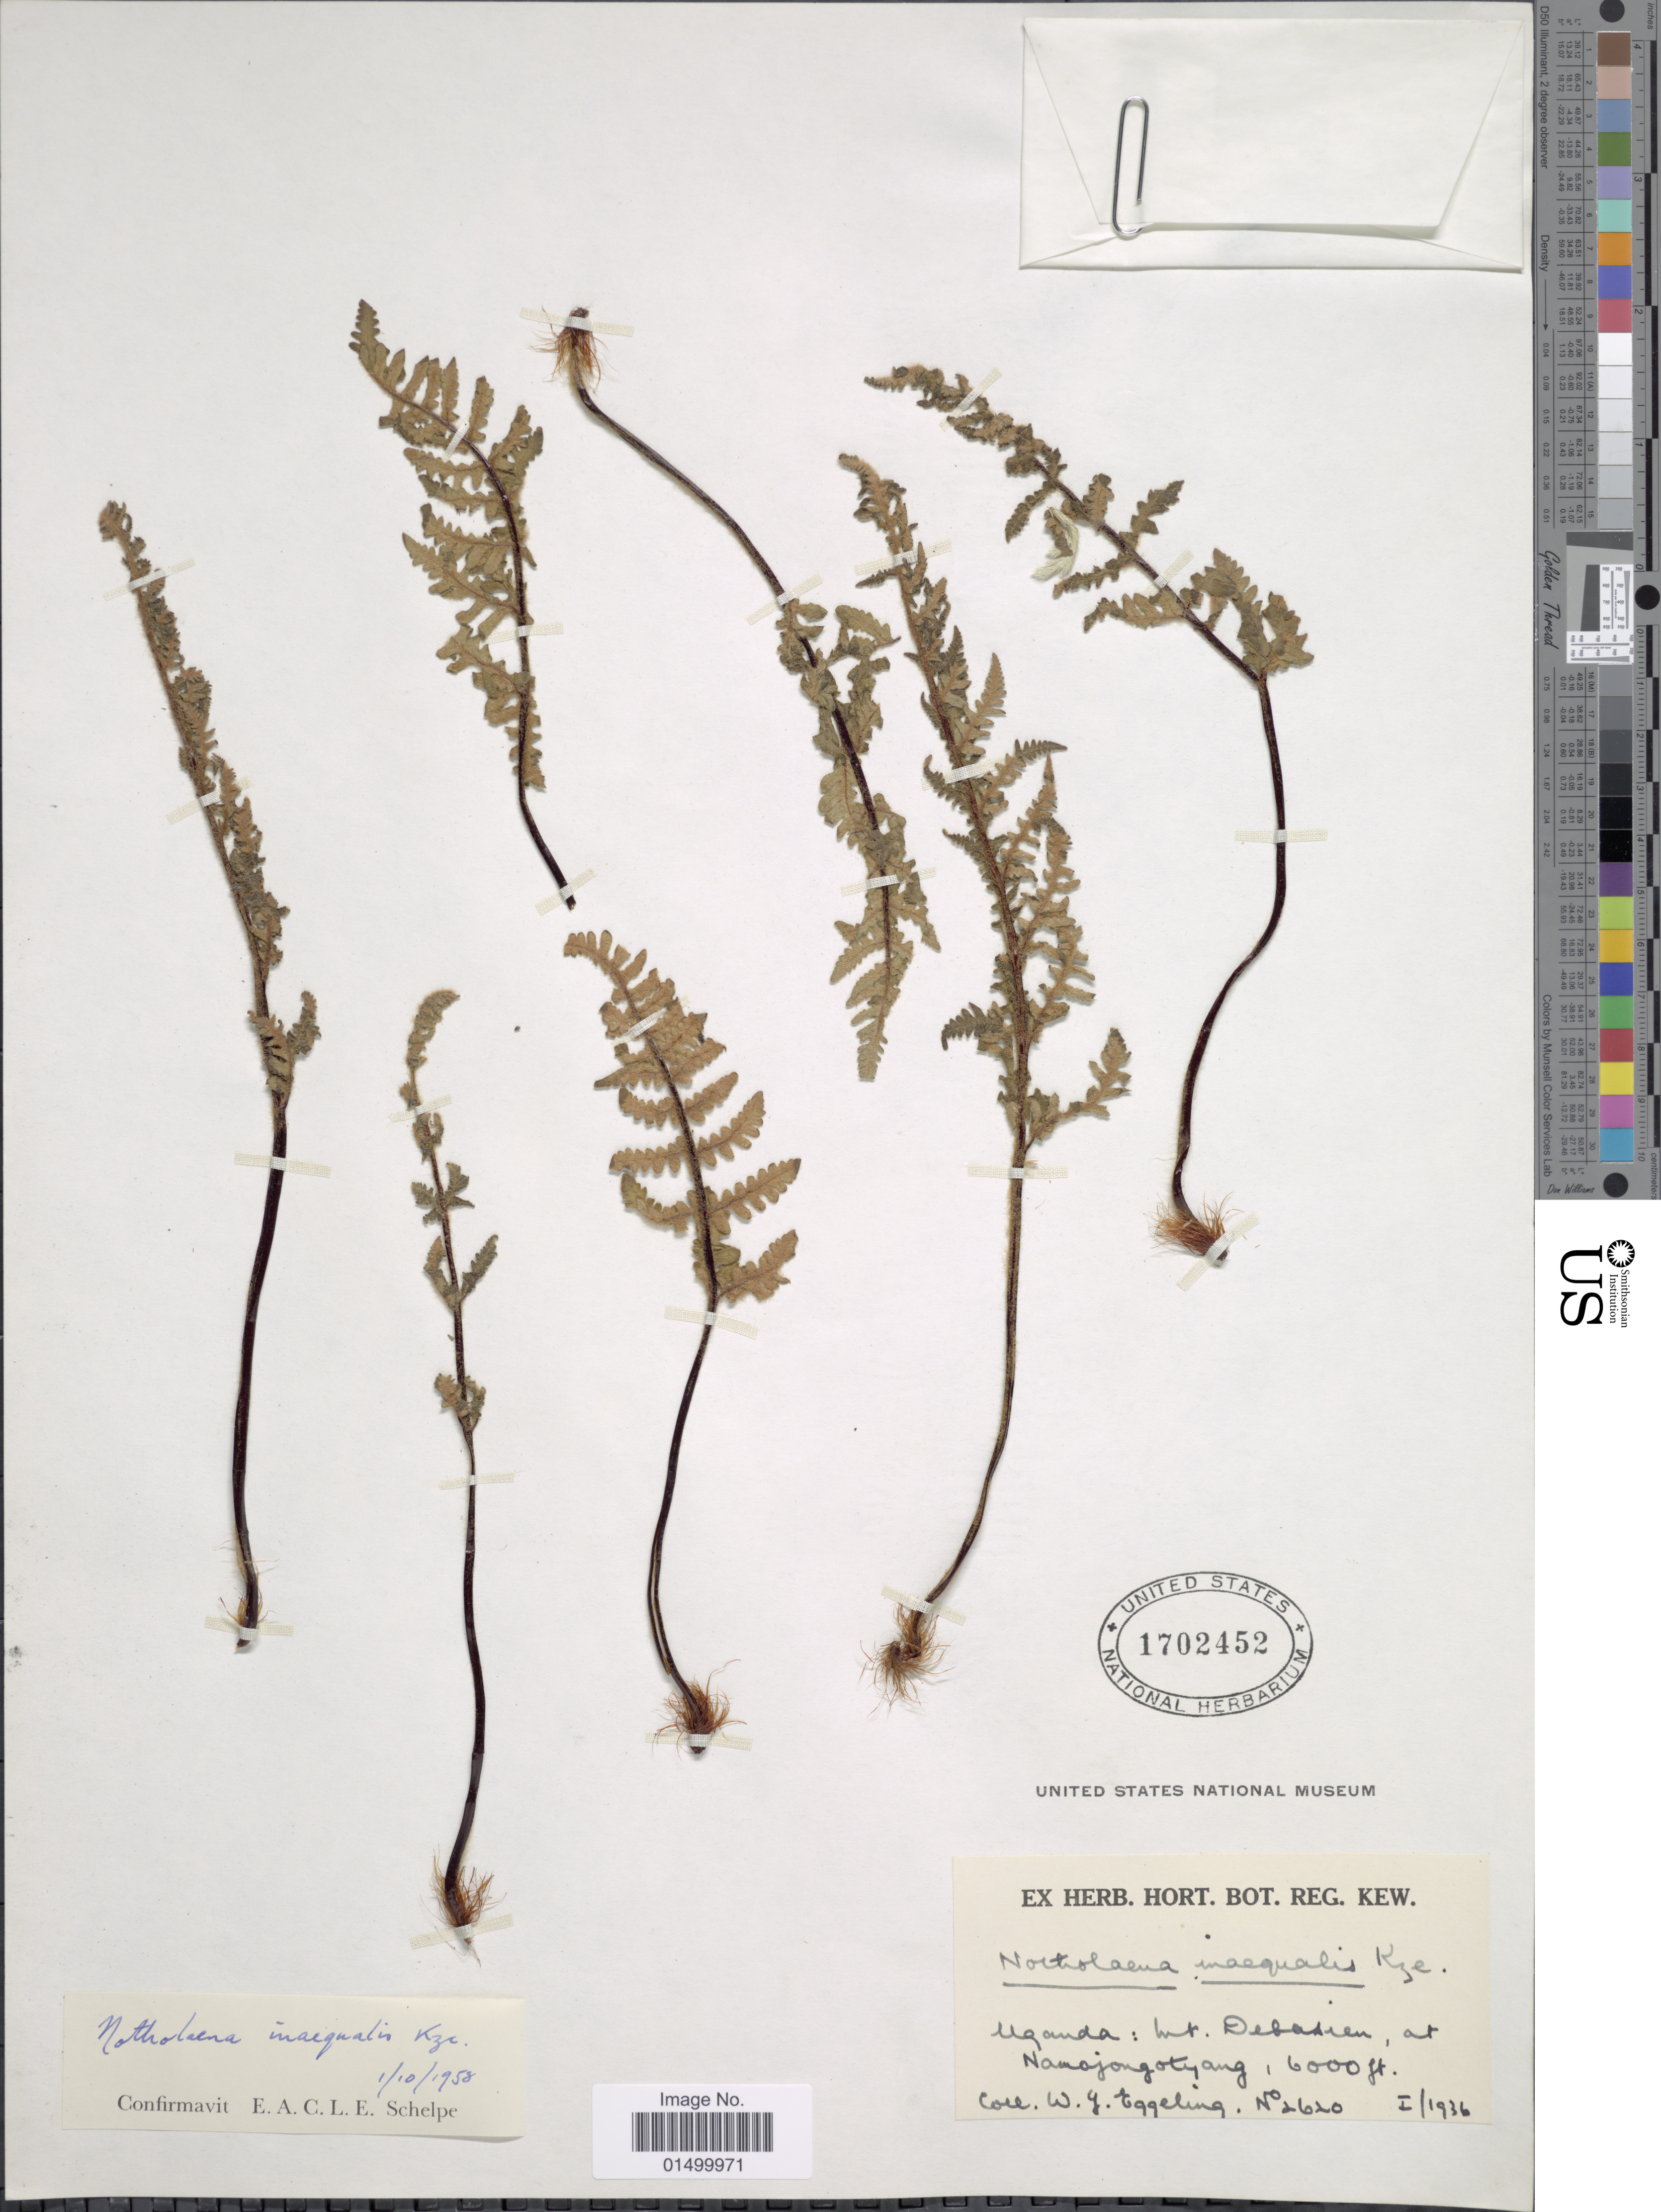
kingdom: Plantae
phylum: Tracheophyta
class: Polypodiopsida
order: Polypodiales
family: Pteridaceae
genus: Cheilanthes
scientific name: Cheilanthes inaequalis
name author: (Kunze) Mett.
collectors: W. Eggeling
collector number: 2620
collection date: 1936-01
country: Uganda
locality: Mt. Debasien, at Namojongotyang.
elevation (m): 1829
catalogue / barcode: US 1702452